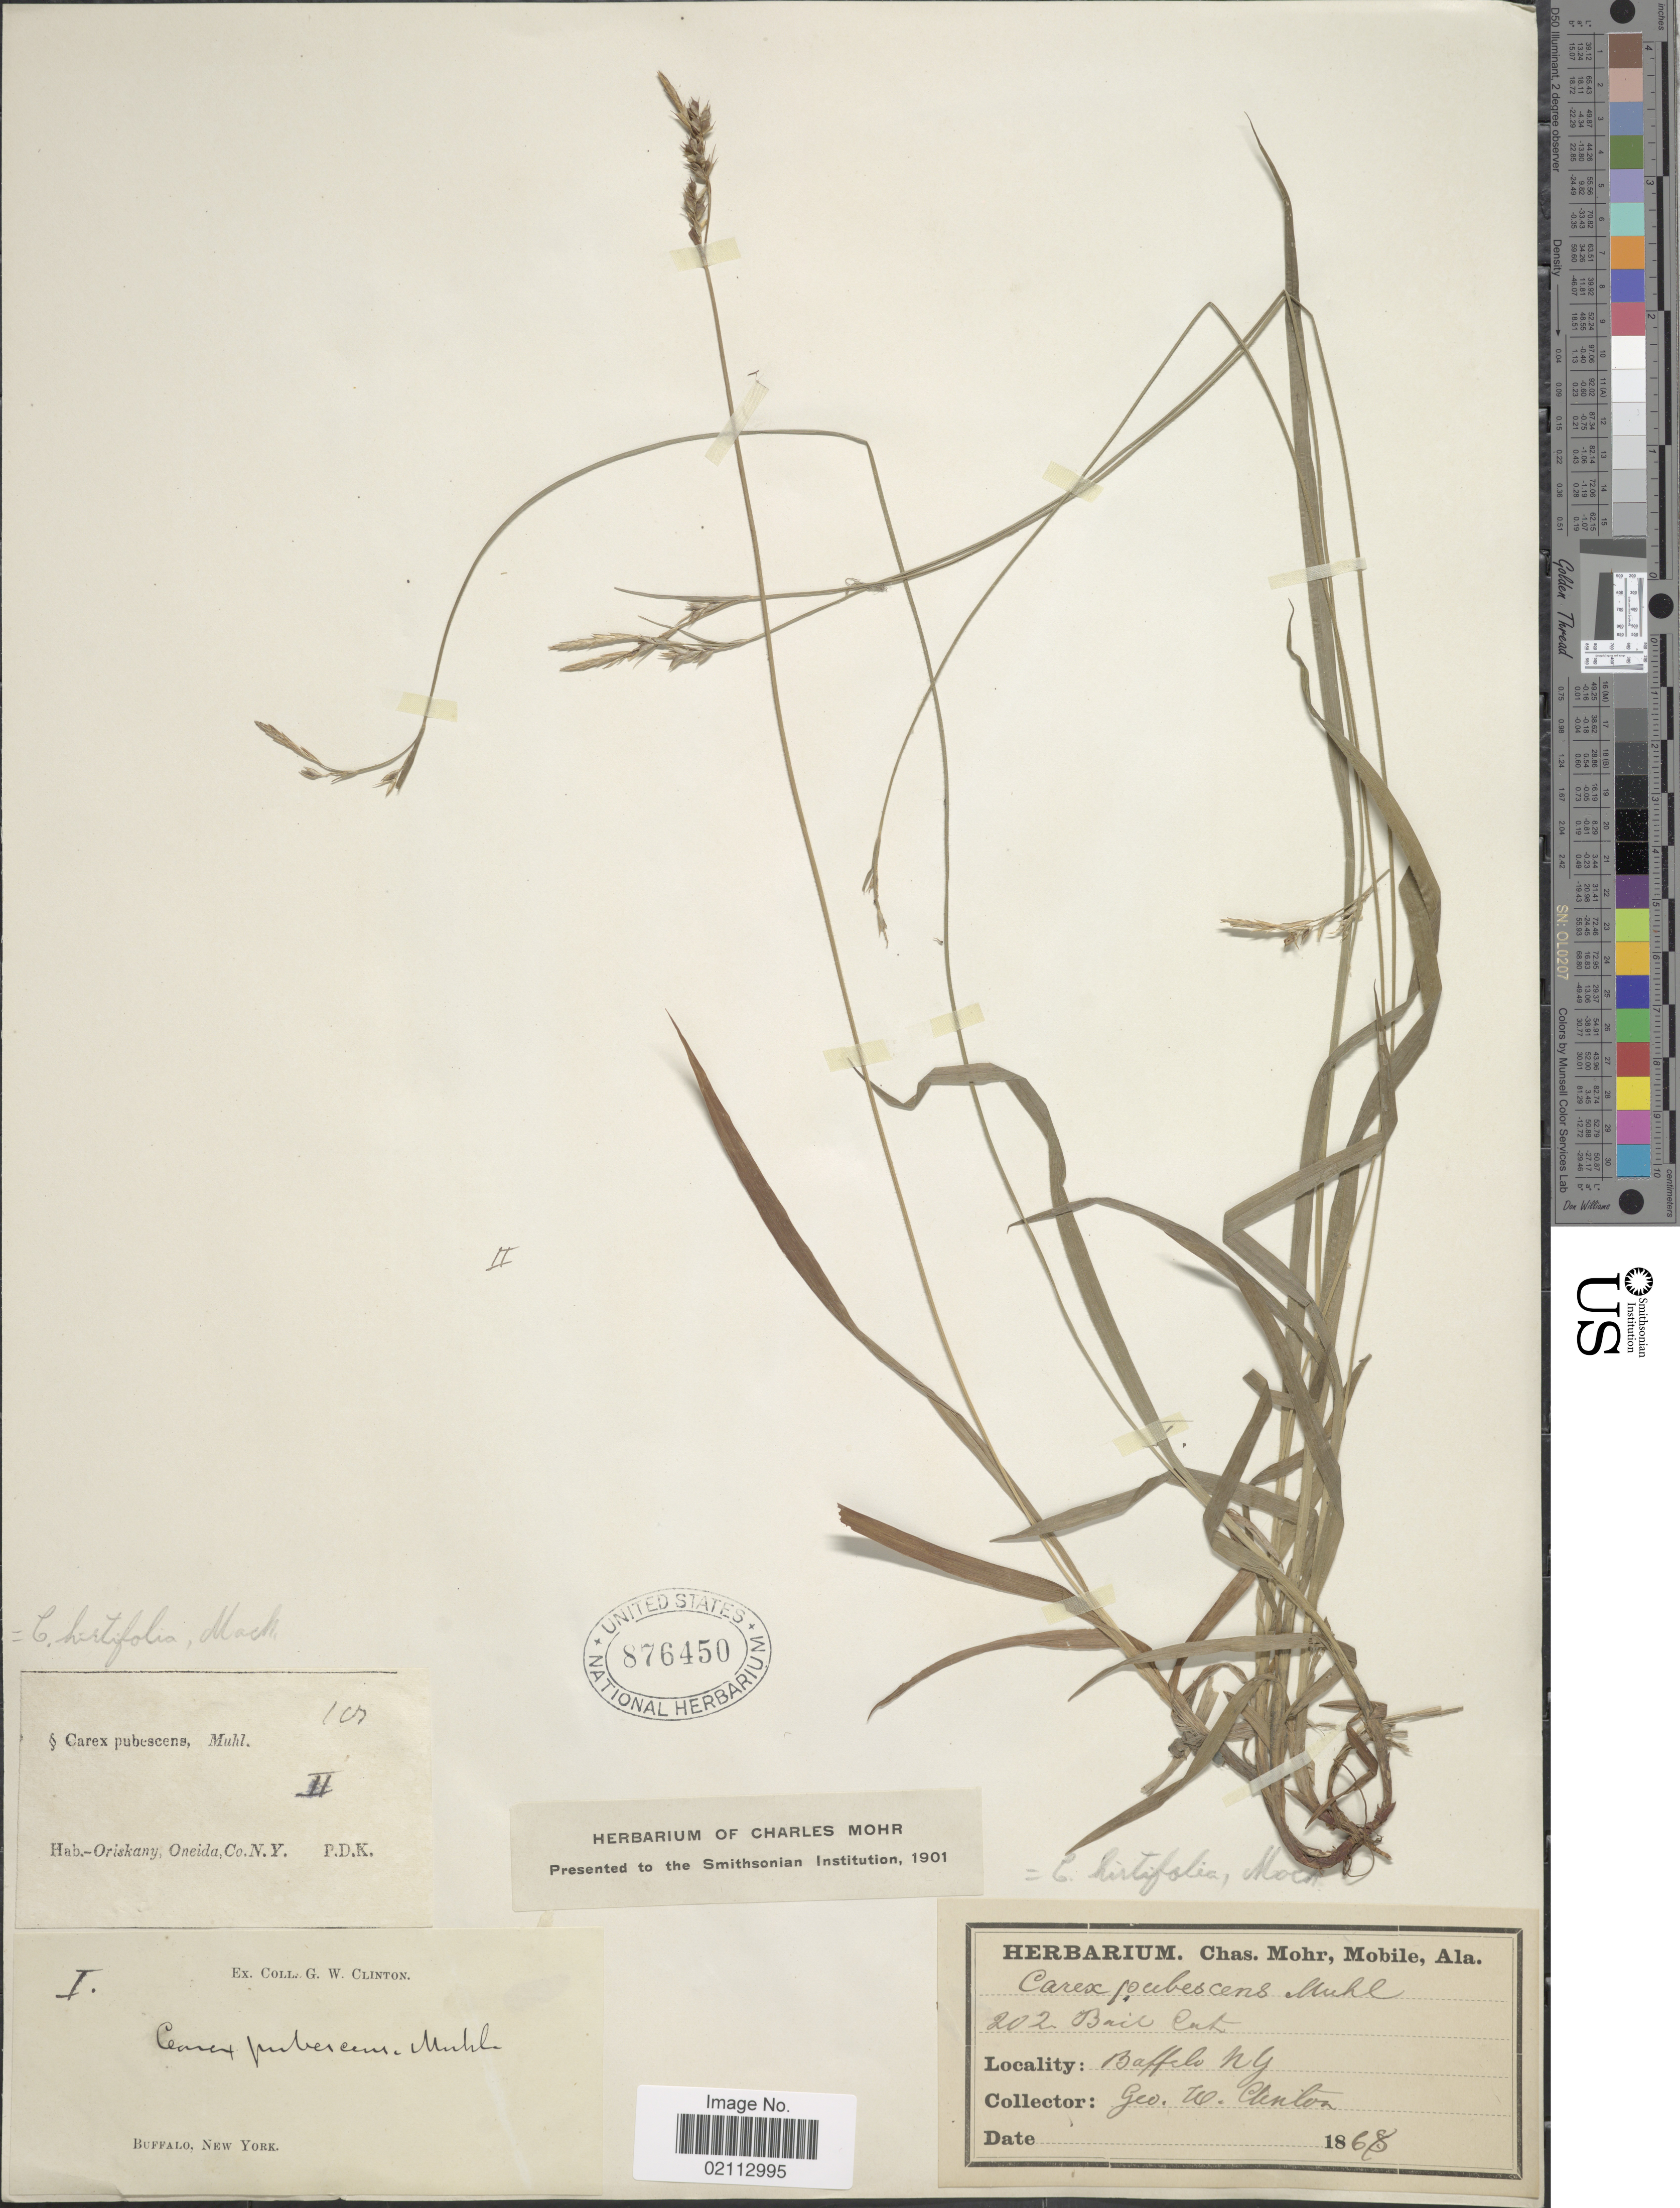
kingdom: Plantae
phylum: Tracheophyta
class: Liliopsida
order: Poales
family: Cyperaceae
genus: Carex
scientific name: Carex hirtifolia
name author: Mack.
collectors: ex herb. G. W. Clinton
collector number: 202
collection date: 1868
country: United States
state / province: New York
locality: Buffalo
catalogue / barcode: US 876450